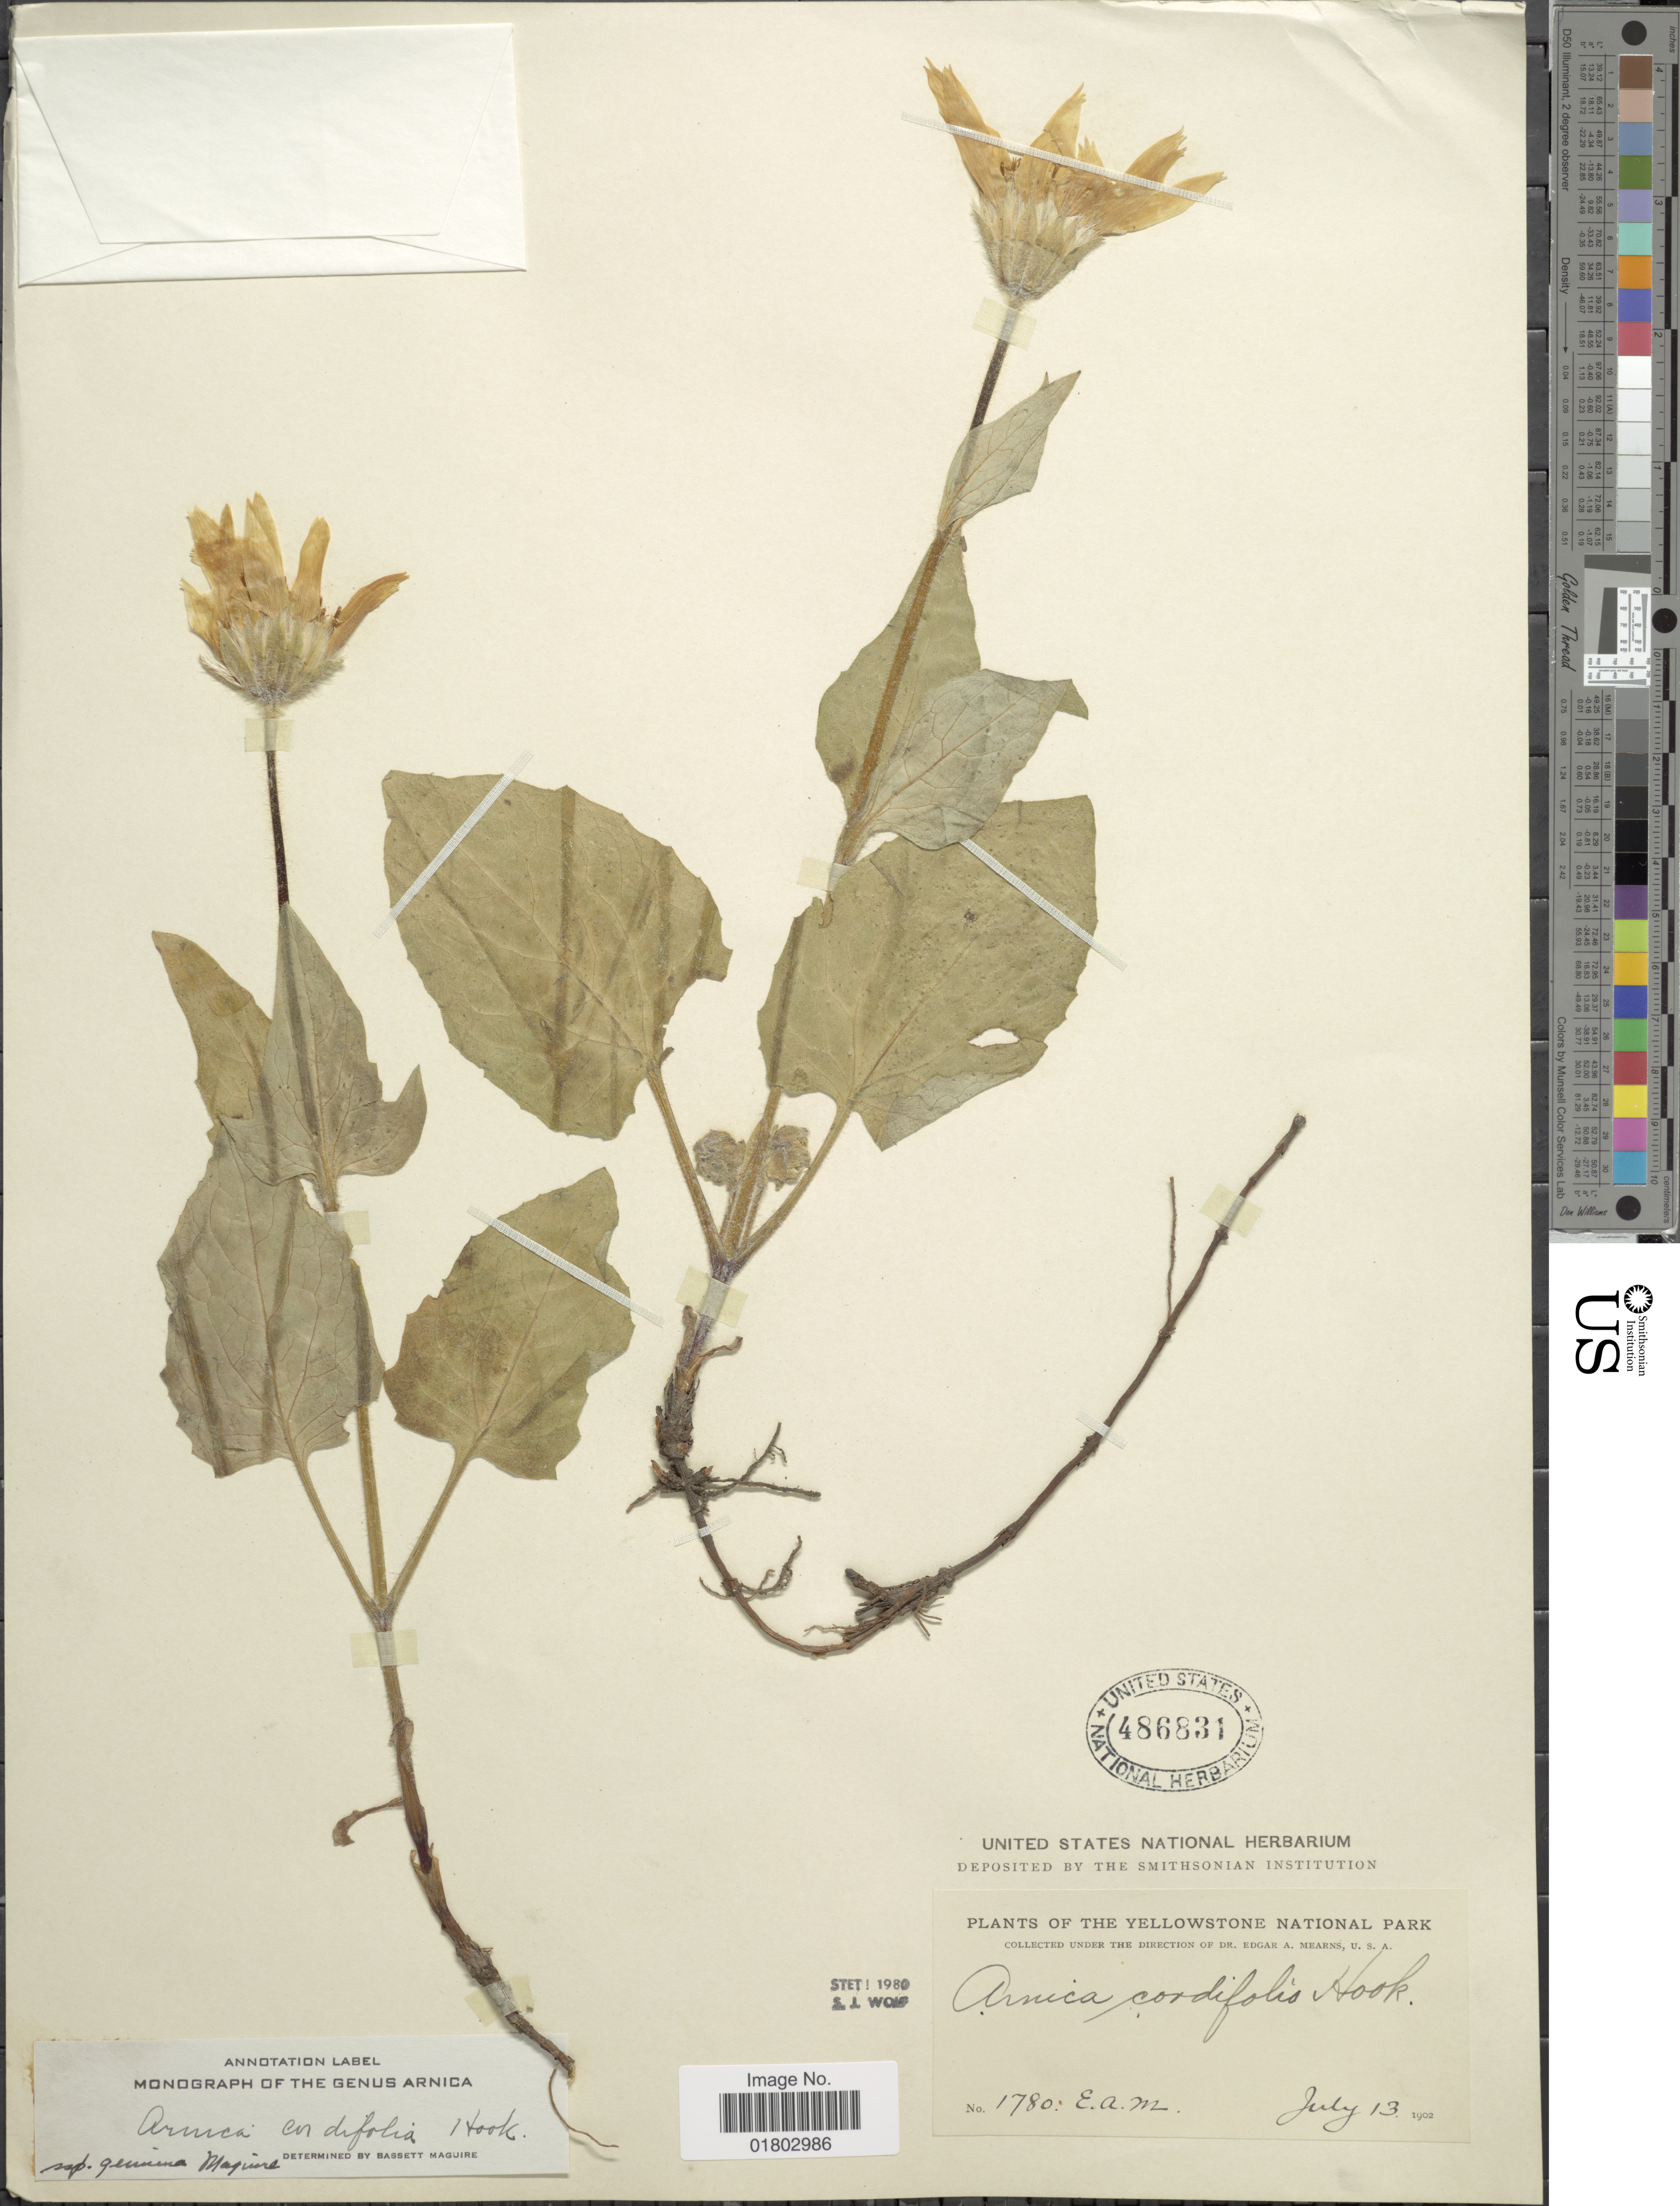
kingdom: Plantae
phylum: Tracheophyta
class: Magnoliopsida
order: Asterales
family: Asteraceae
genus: Arnica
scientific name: Arnica cordifolia subsp. genuina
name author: Maguire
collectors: E. A. Mearns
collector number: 1780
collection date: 1902-07-13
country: United States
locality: The Yellowstone National Park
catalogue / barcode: US 486831